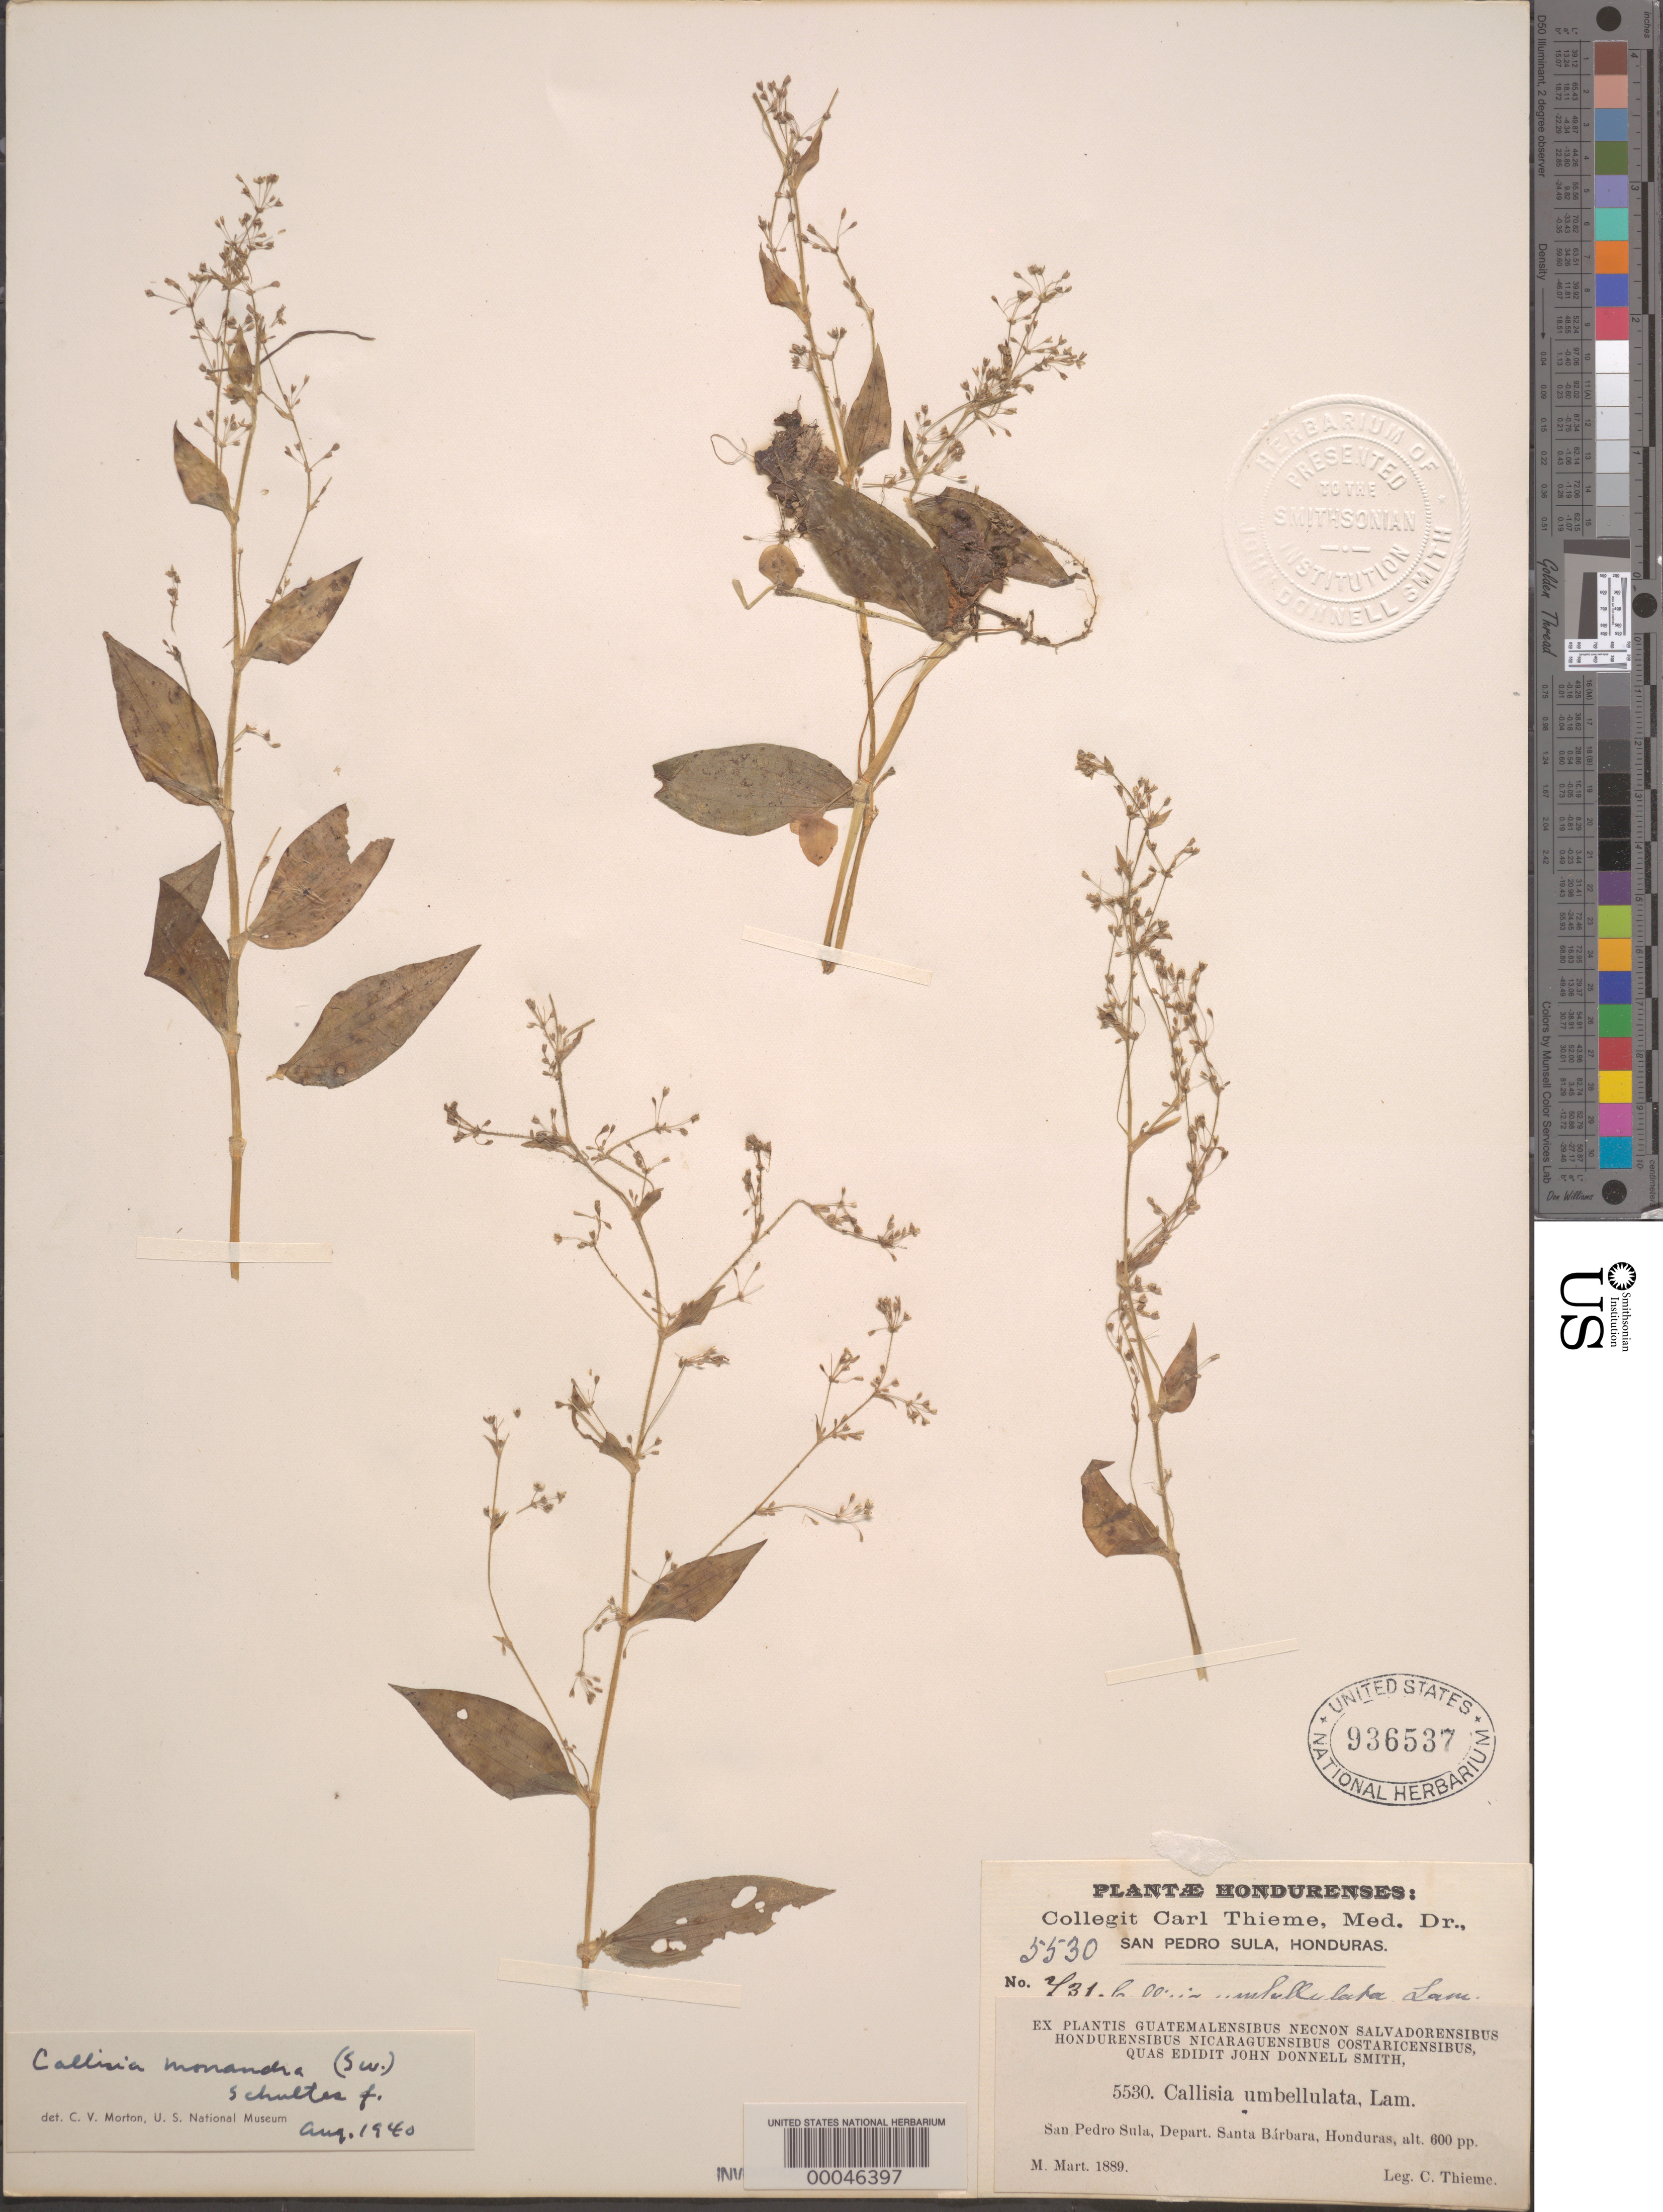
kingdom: Plantae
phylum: Tracheophyta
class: Liliopsida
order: Commelinales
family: Commelinaceae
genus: Callisia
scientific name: Callisia monandra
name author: (Sw.) Schult. & Schult. f.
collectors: C. Thieme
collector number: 5530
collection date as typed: Mar 1889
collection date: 1889-03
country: Honduras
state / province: Santa Bárbara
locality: San Pedro Sula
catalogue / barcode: US 936537